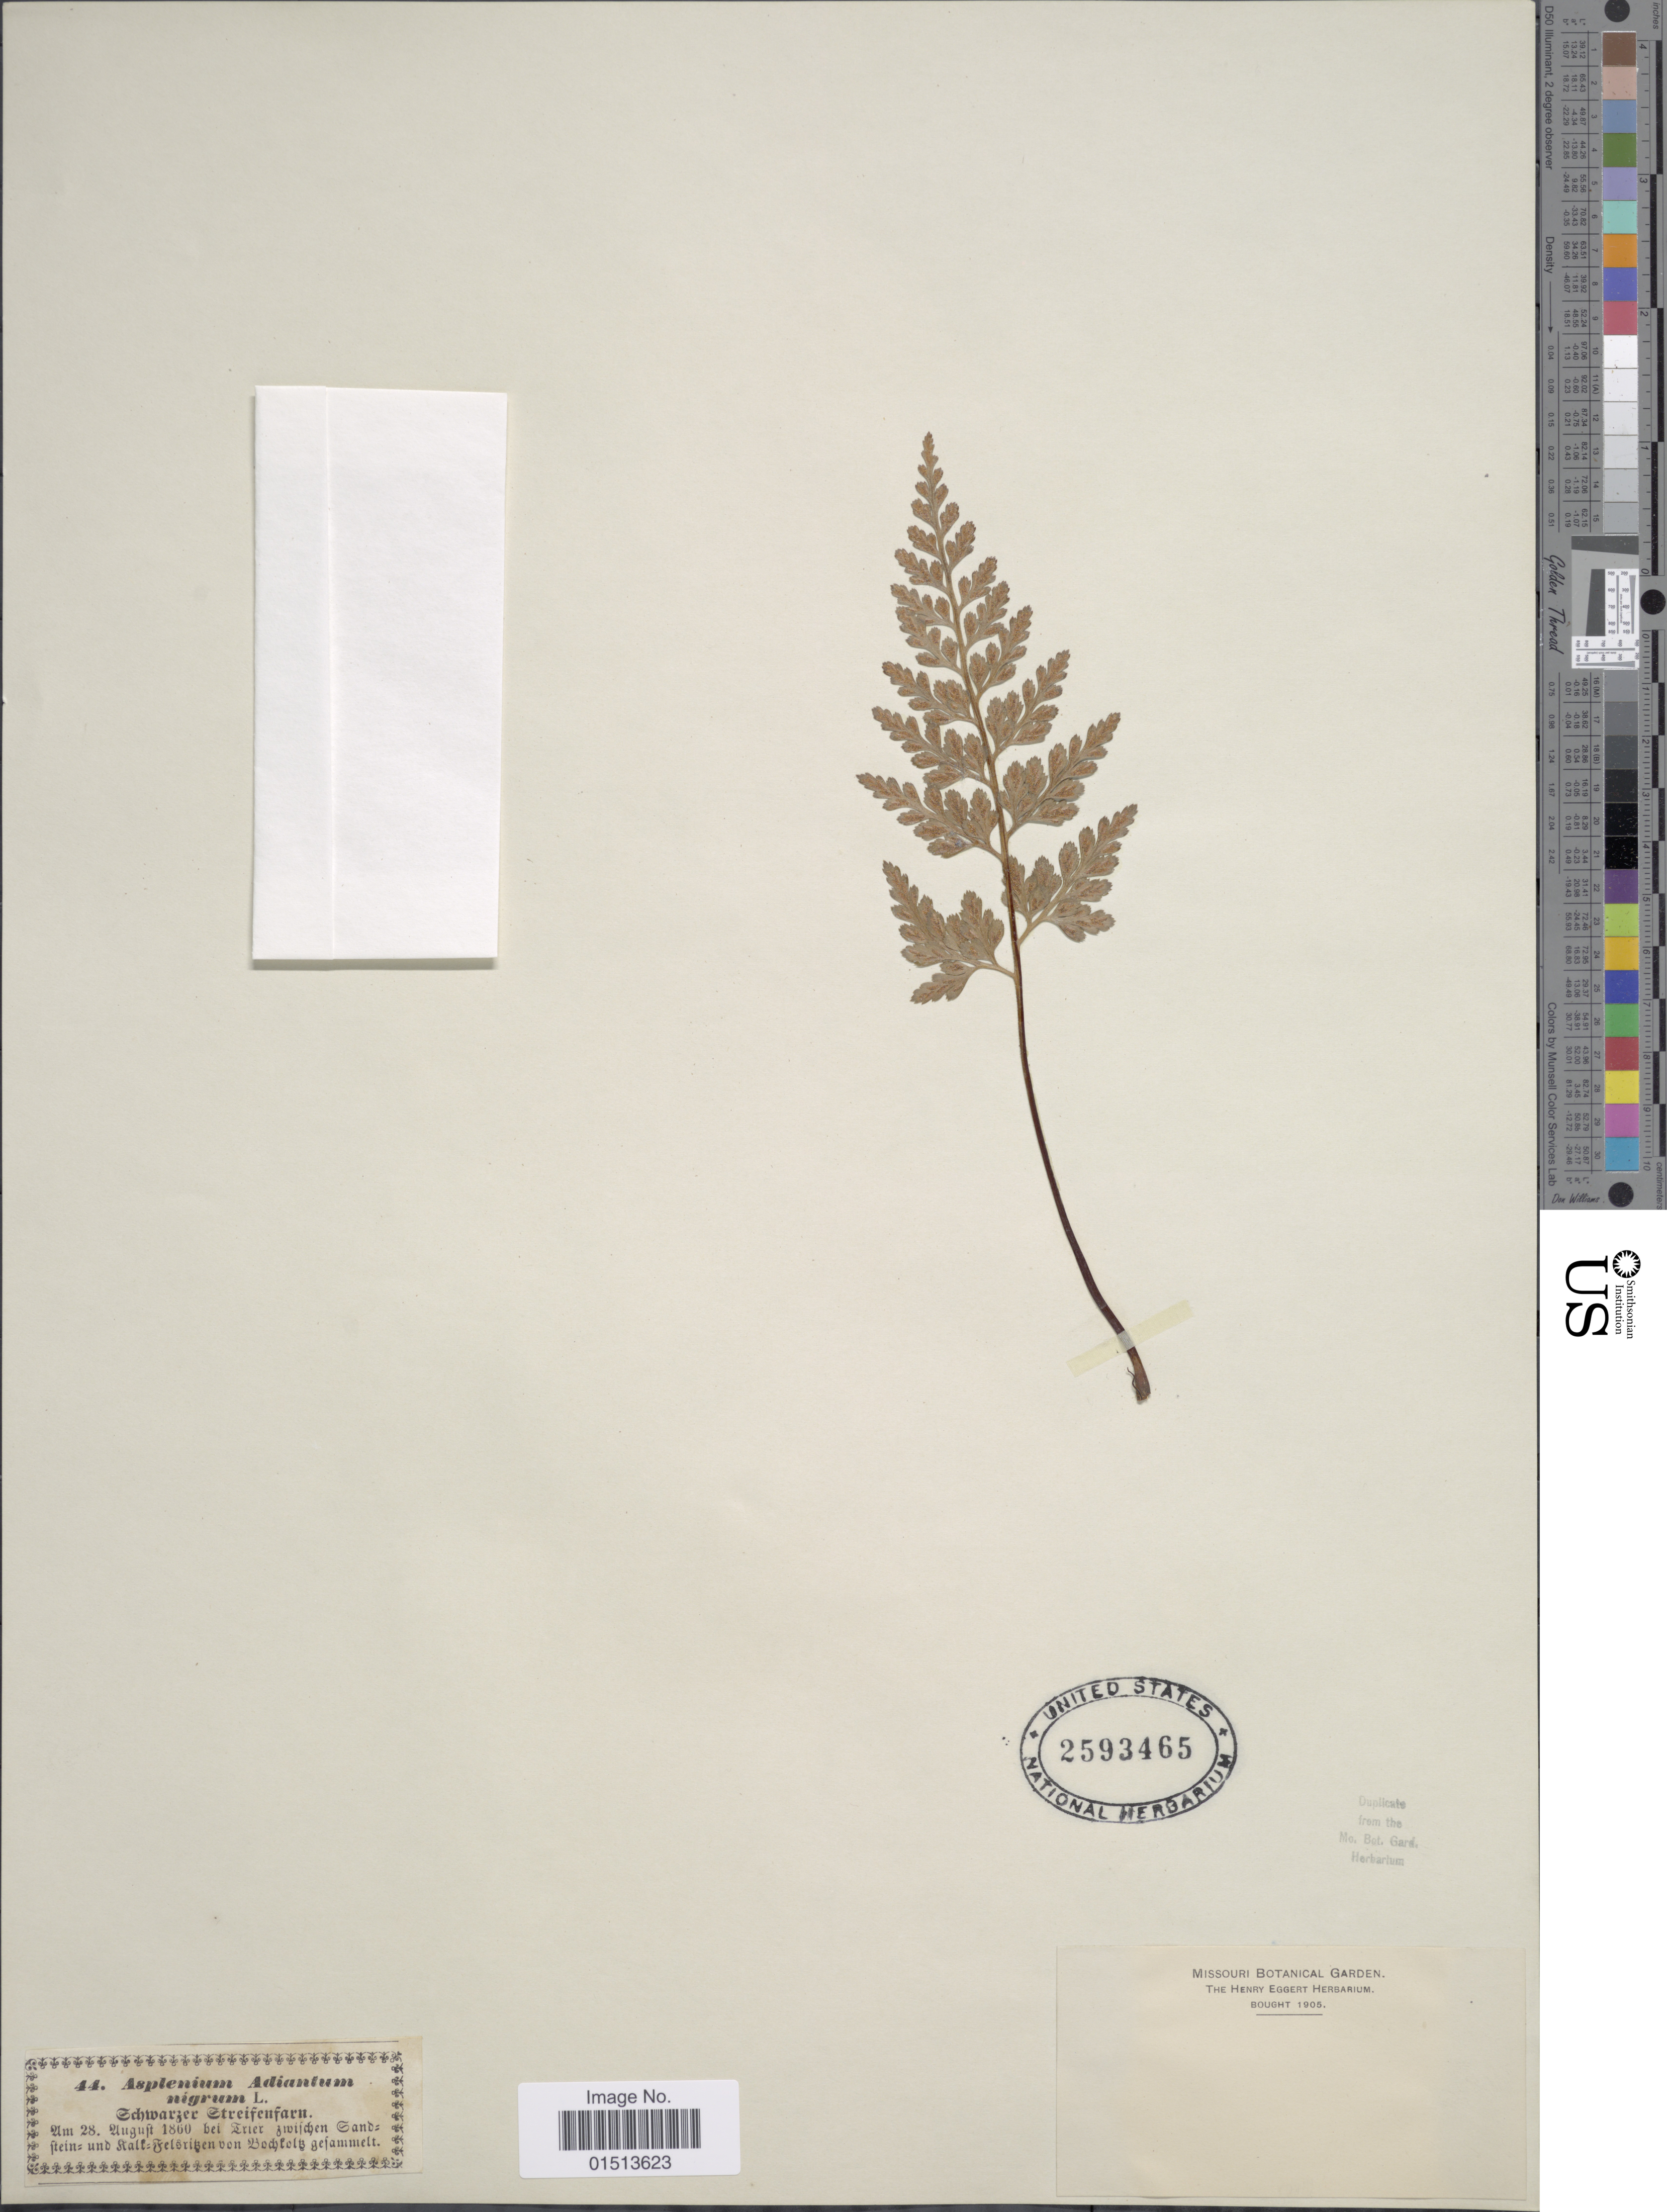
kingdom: Plantae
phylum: Tracheophyta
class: Polypodiopsida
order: Polypodiales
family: Aspleniaceae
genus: Asplenium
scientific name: Asplenium adiantum-nigrum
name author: L.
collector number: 44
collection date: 1860-08-28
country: Germany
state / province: Rhineland-Palatinate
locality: Bei Frier smijden Candftein und halt Felsriken von Bodsfels gefammelt. [interpreted]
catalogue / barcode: US 2593465